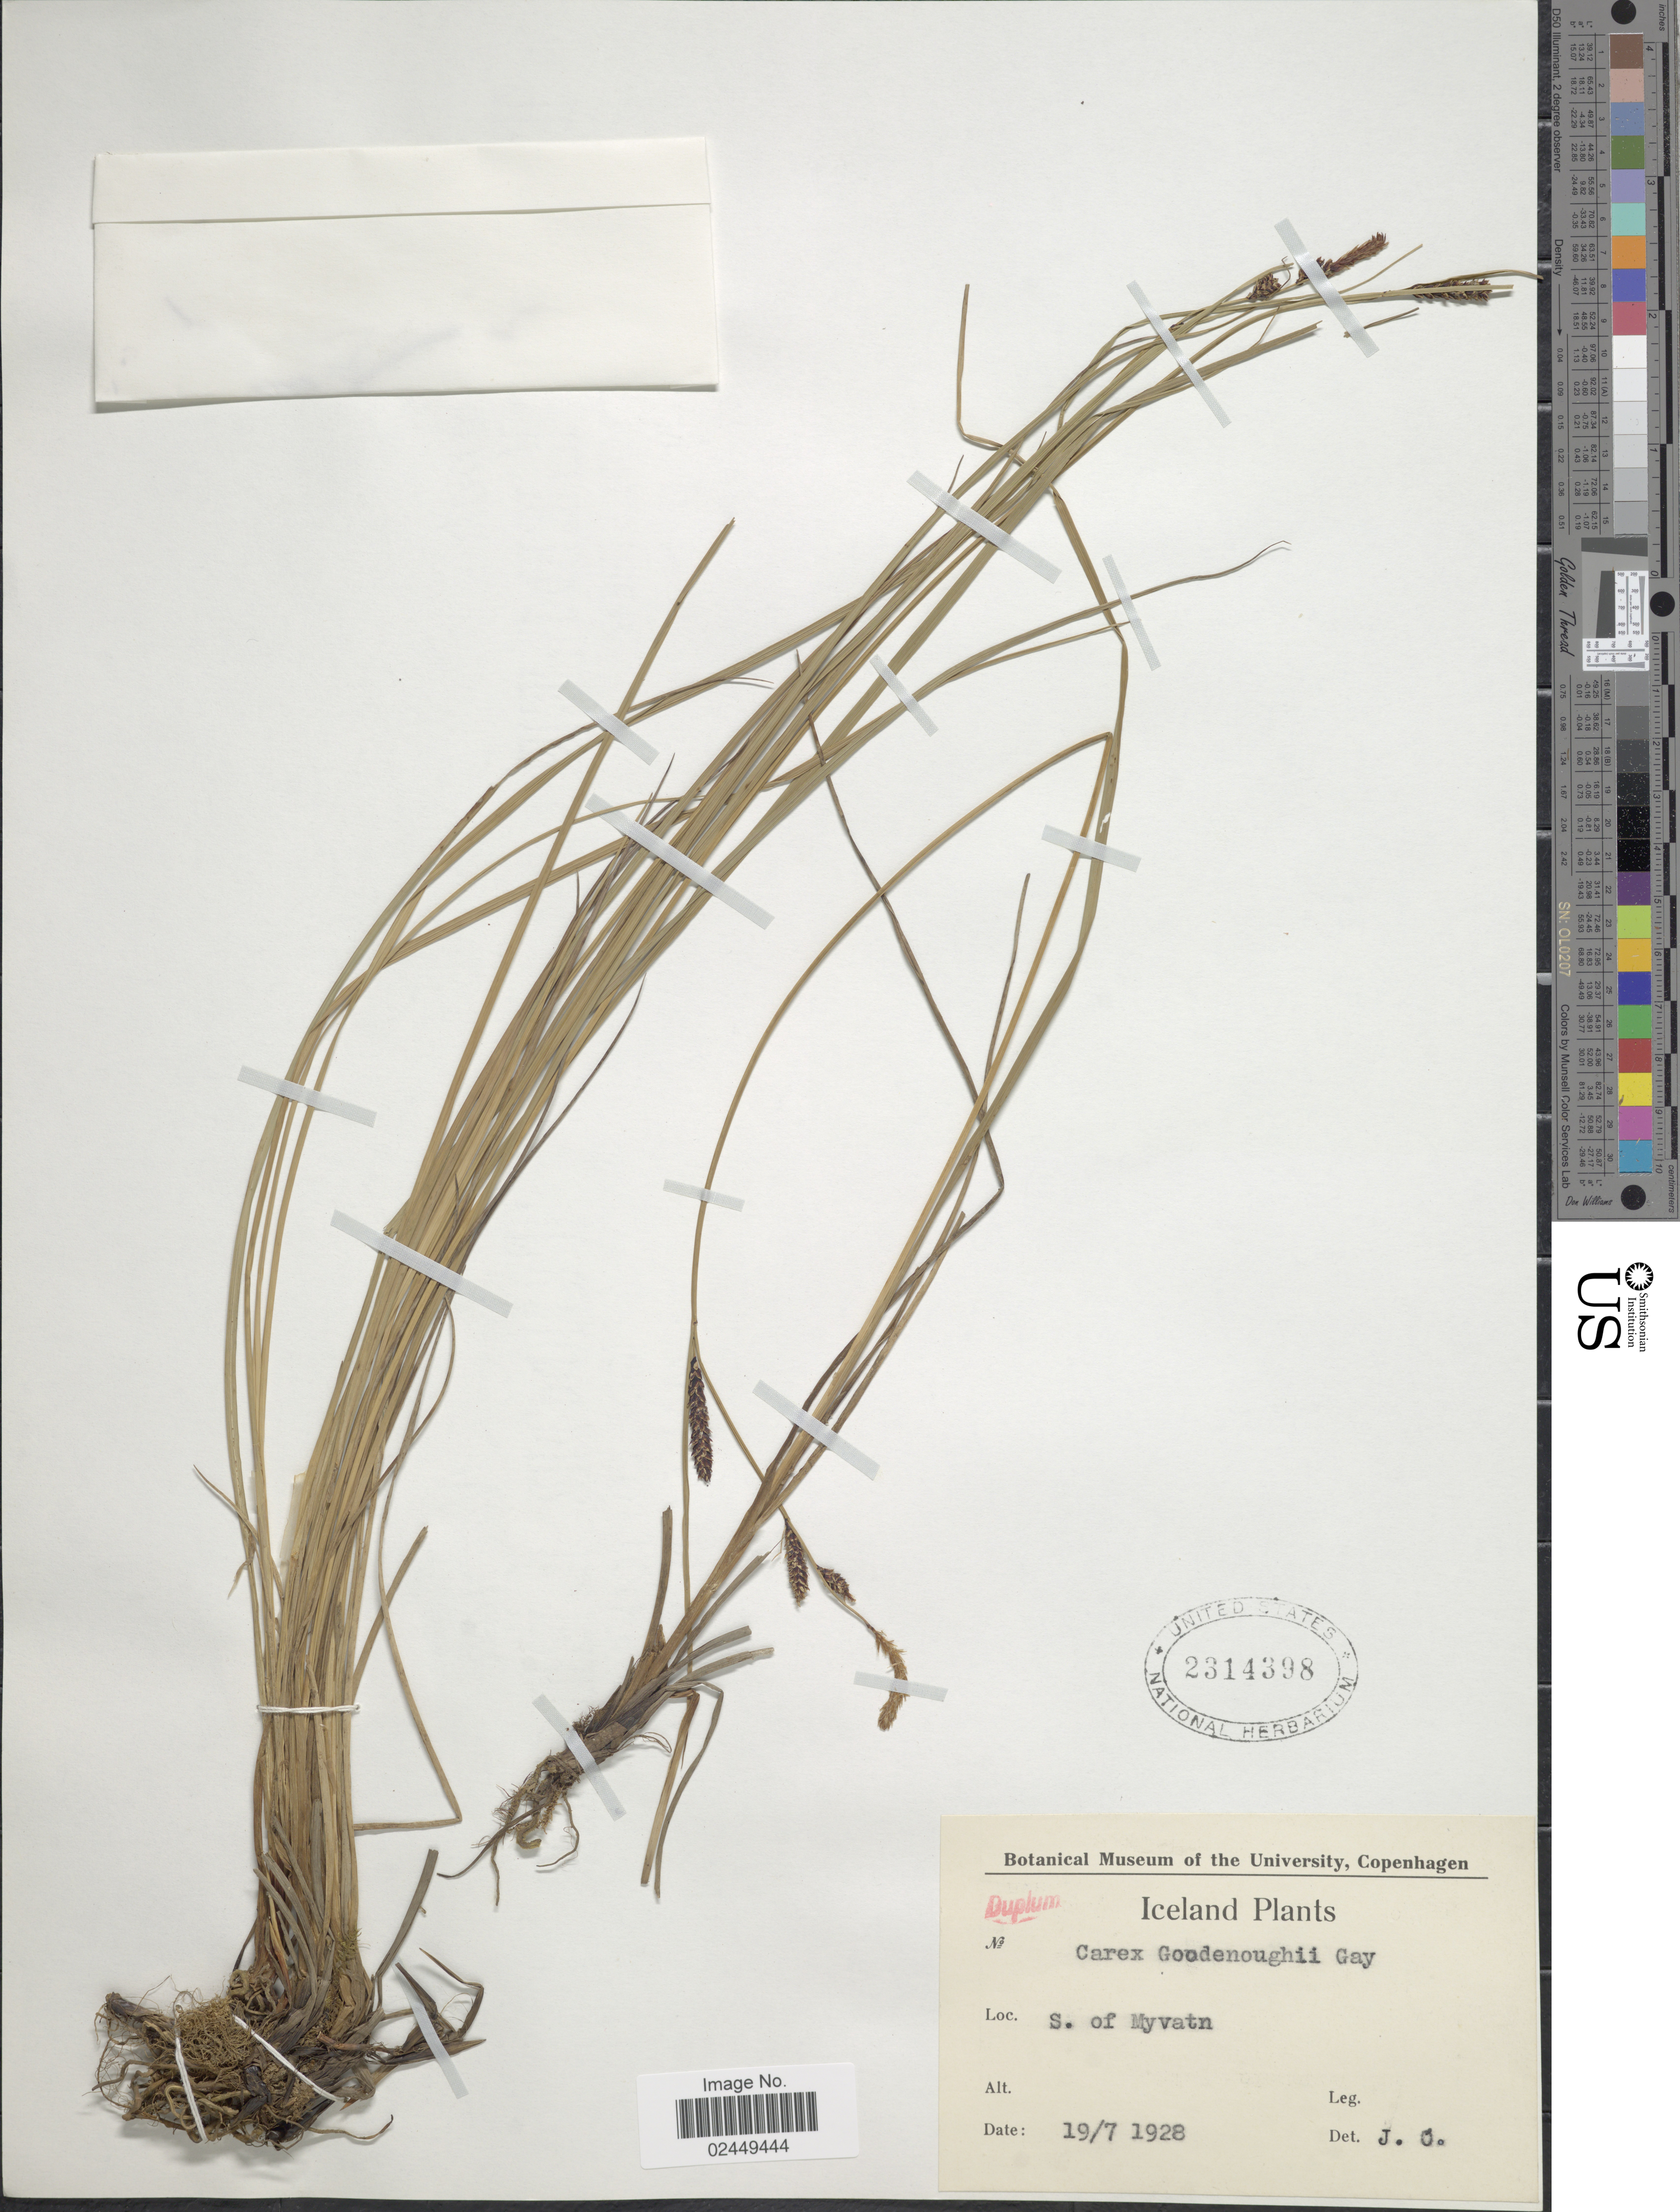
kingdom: Plantae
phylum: Tracheophyta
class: Liliopsida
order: Poales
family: Cyperaceae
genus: Carex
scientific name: Carex nigra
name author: (L.) Reichard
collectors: J. O.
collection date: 1928-07-19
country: Iceland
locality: S. of Myvatn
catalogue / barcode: US 2314398